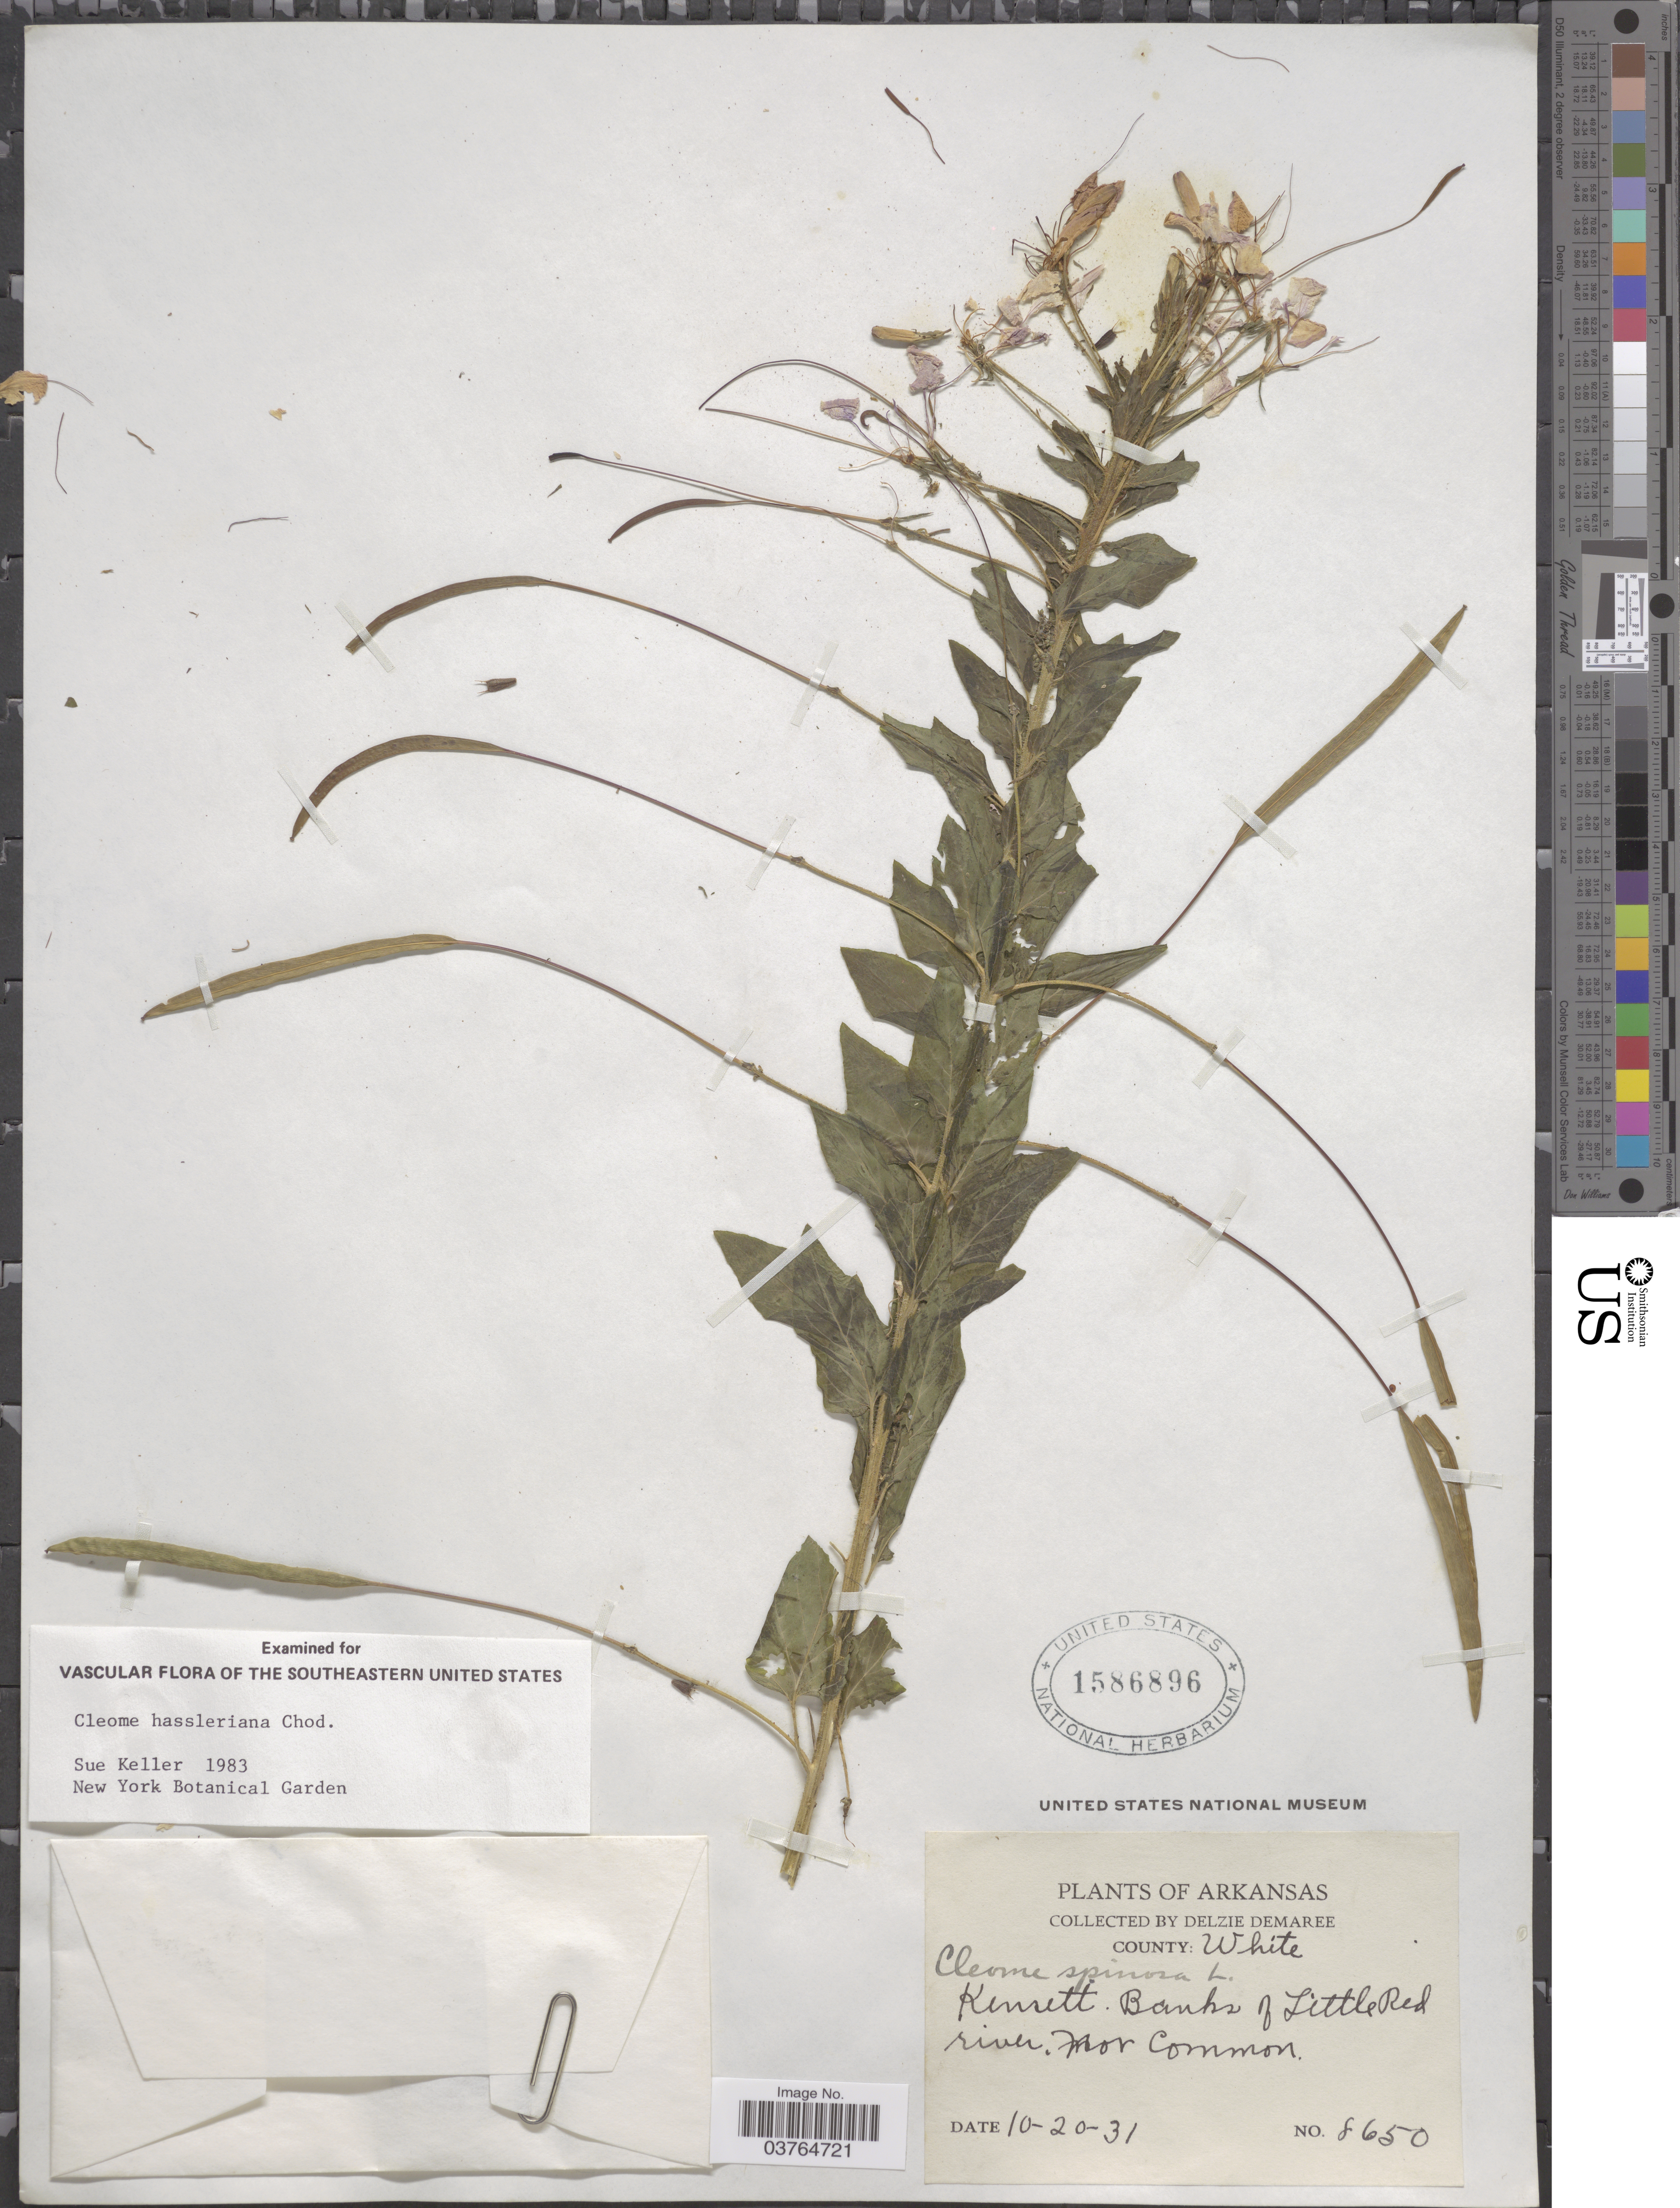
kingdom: Plantae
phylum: Tracheophyta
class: Magnoliopsida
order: Brassicales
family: Cleomaceae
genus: Tarenaya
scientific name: Tarenaya houtteana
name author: (Schltdl.) Soares Neto & Roalson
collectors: D. Demaree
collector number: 8650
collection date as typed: Transcribed d/m/y: 20/10/31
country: United States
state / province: Arkansas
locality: County: White. Kensett. Banks of Little Red river.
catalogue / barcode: US 1586896